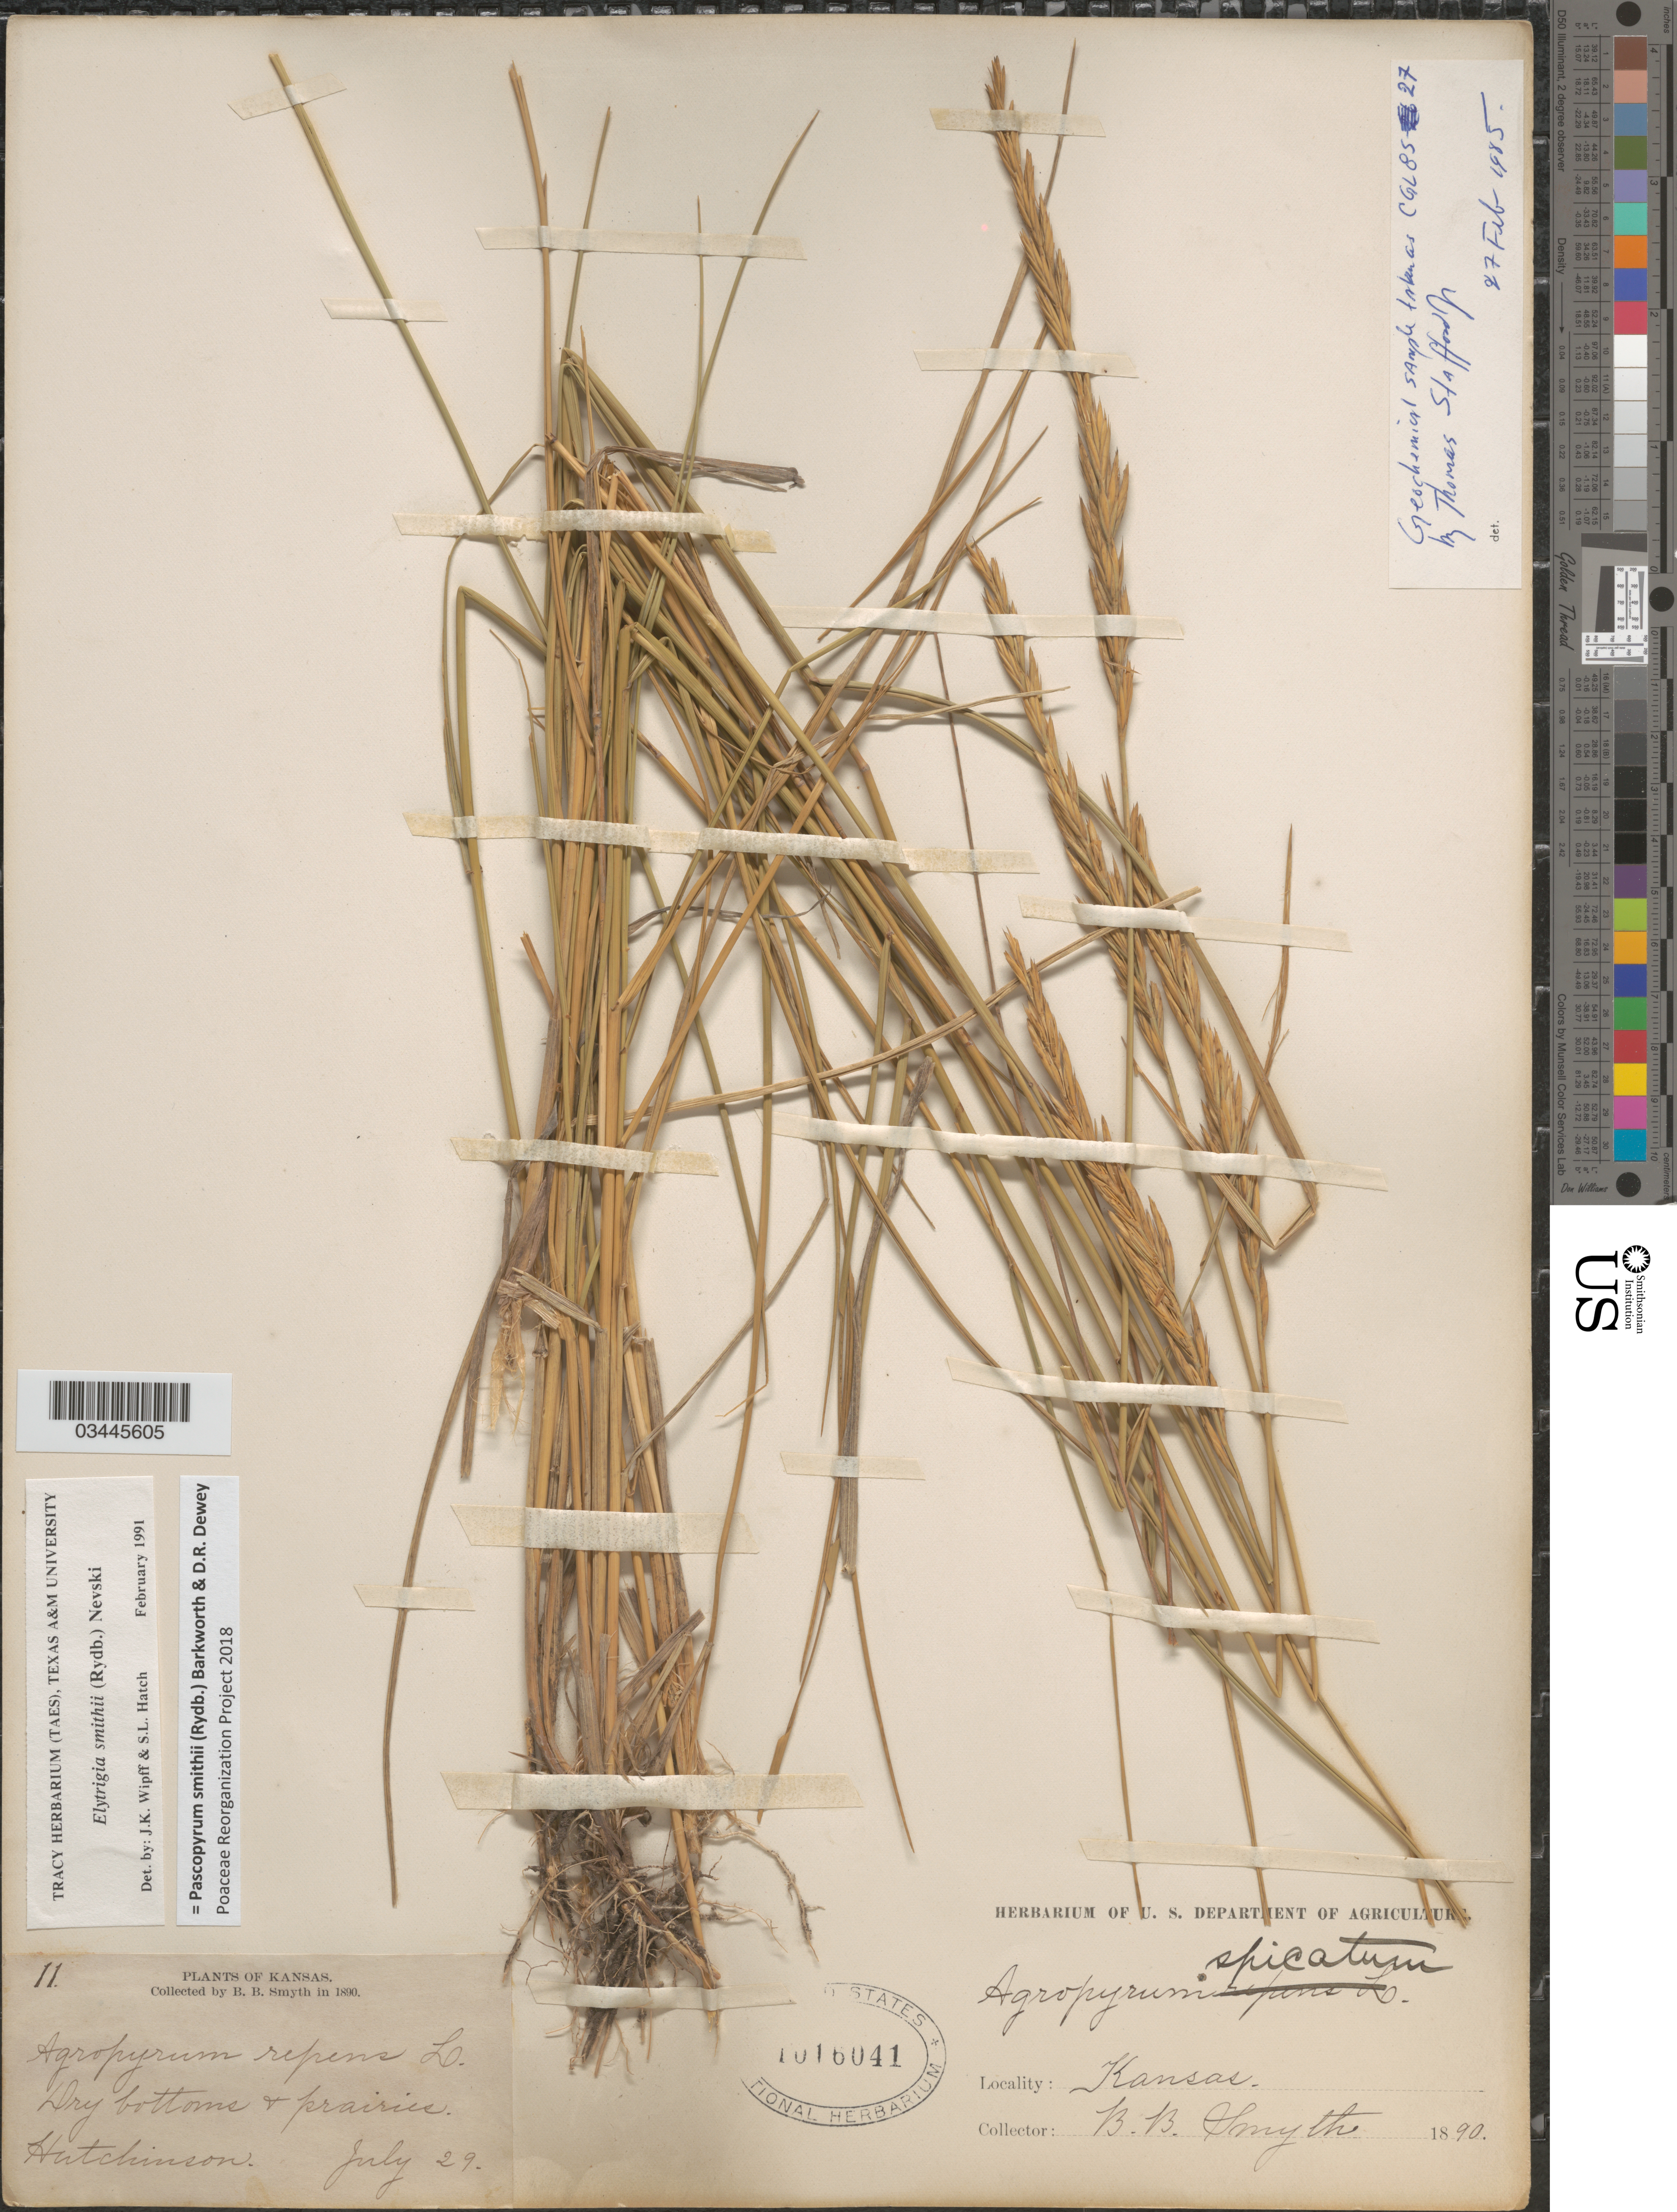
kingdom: Plantae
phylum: Tracheophyta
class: Liliopsida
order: Poales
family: Poaceae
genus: Pascopyrum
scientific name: Pascopyrum smithii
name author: (Rydb.) Barkworth & Dewey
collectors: B. Smyth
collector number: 11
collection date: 1890-07-29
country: United States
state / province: Kansas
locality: Dry bottoms & prairies. Hutchkinson.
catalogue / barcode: US 1016041